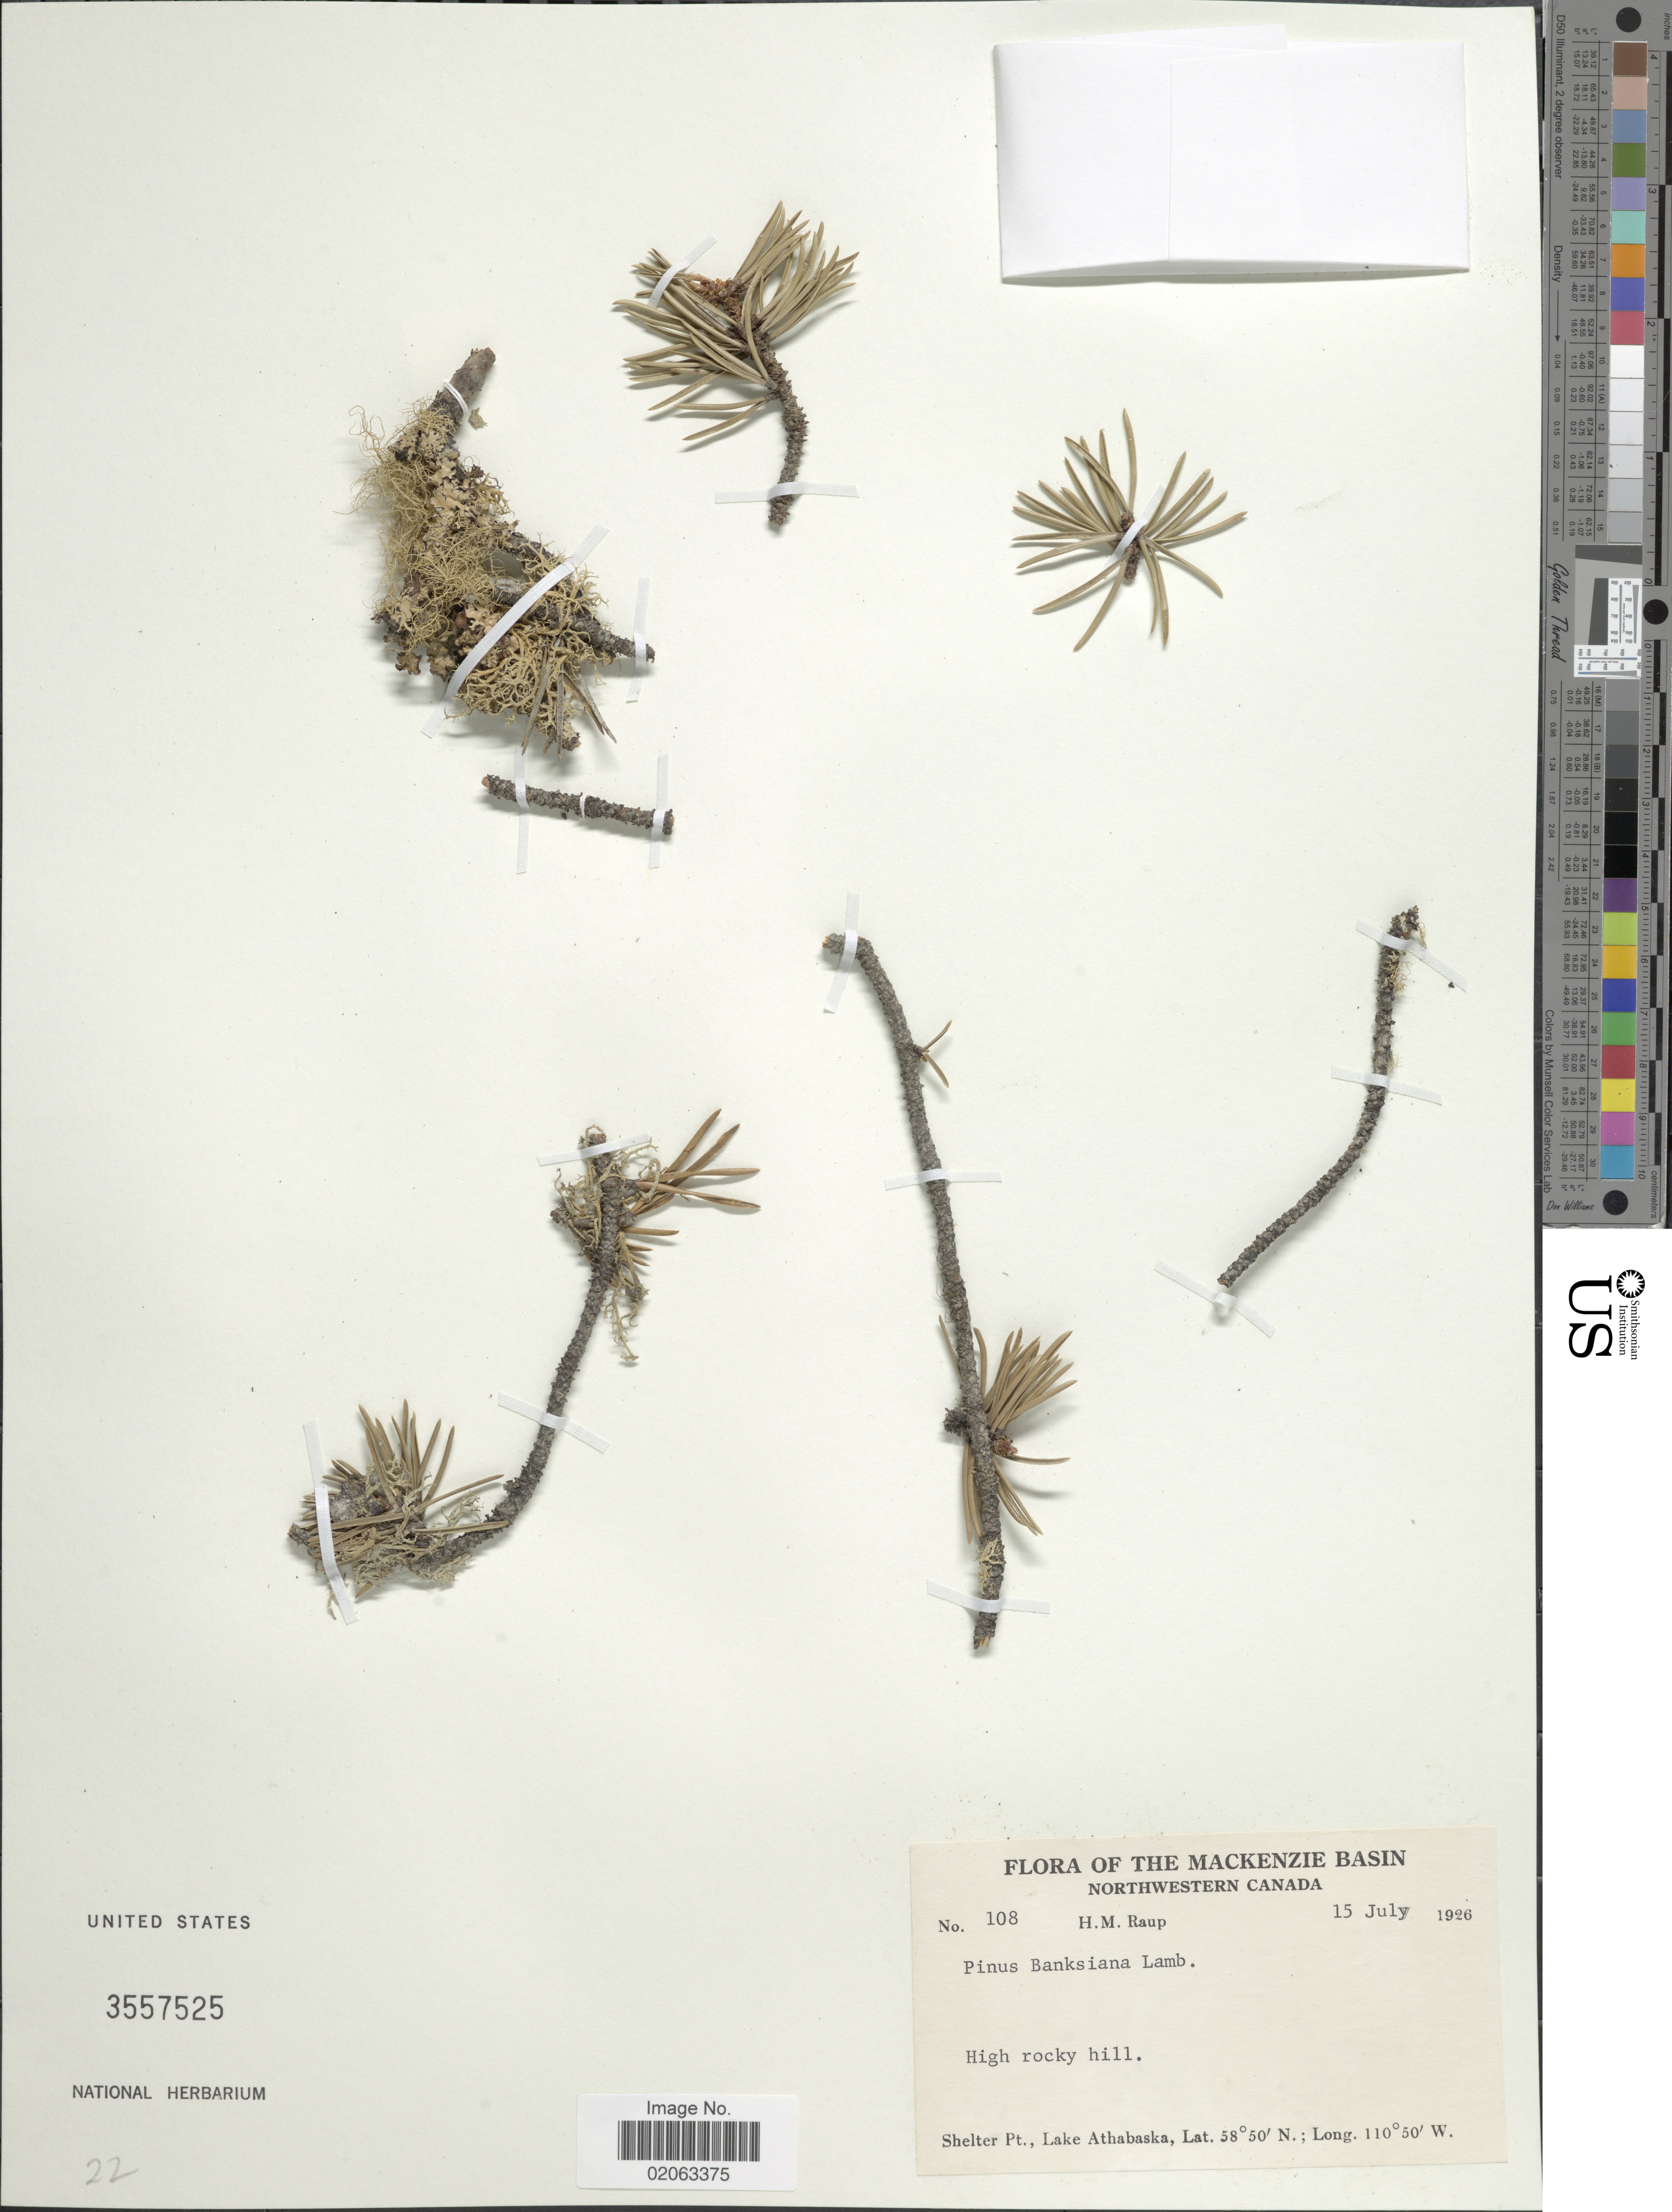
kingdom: Plantae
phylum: Tracheophyta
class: Pinopsida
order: Pinales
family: Pinaceae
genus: Pinus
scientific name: Pinus banksiana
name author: Lamb.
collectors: H. Raup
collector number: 108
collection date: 1926-07-15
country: Canada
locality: The Mackenzie Basin, Northwestern Canada, High rocky hill, Shelter Pt., Lake Athabaska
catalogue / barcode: US 3557525